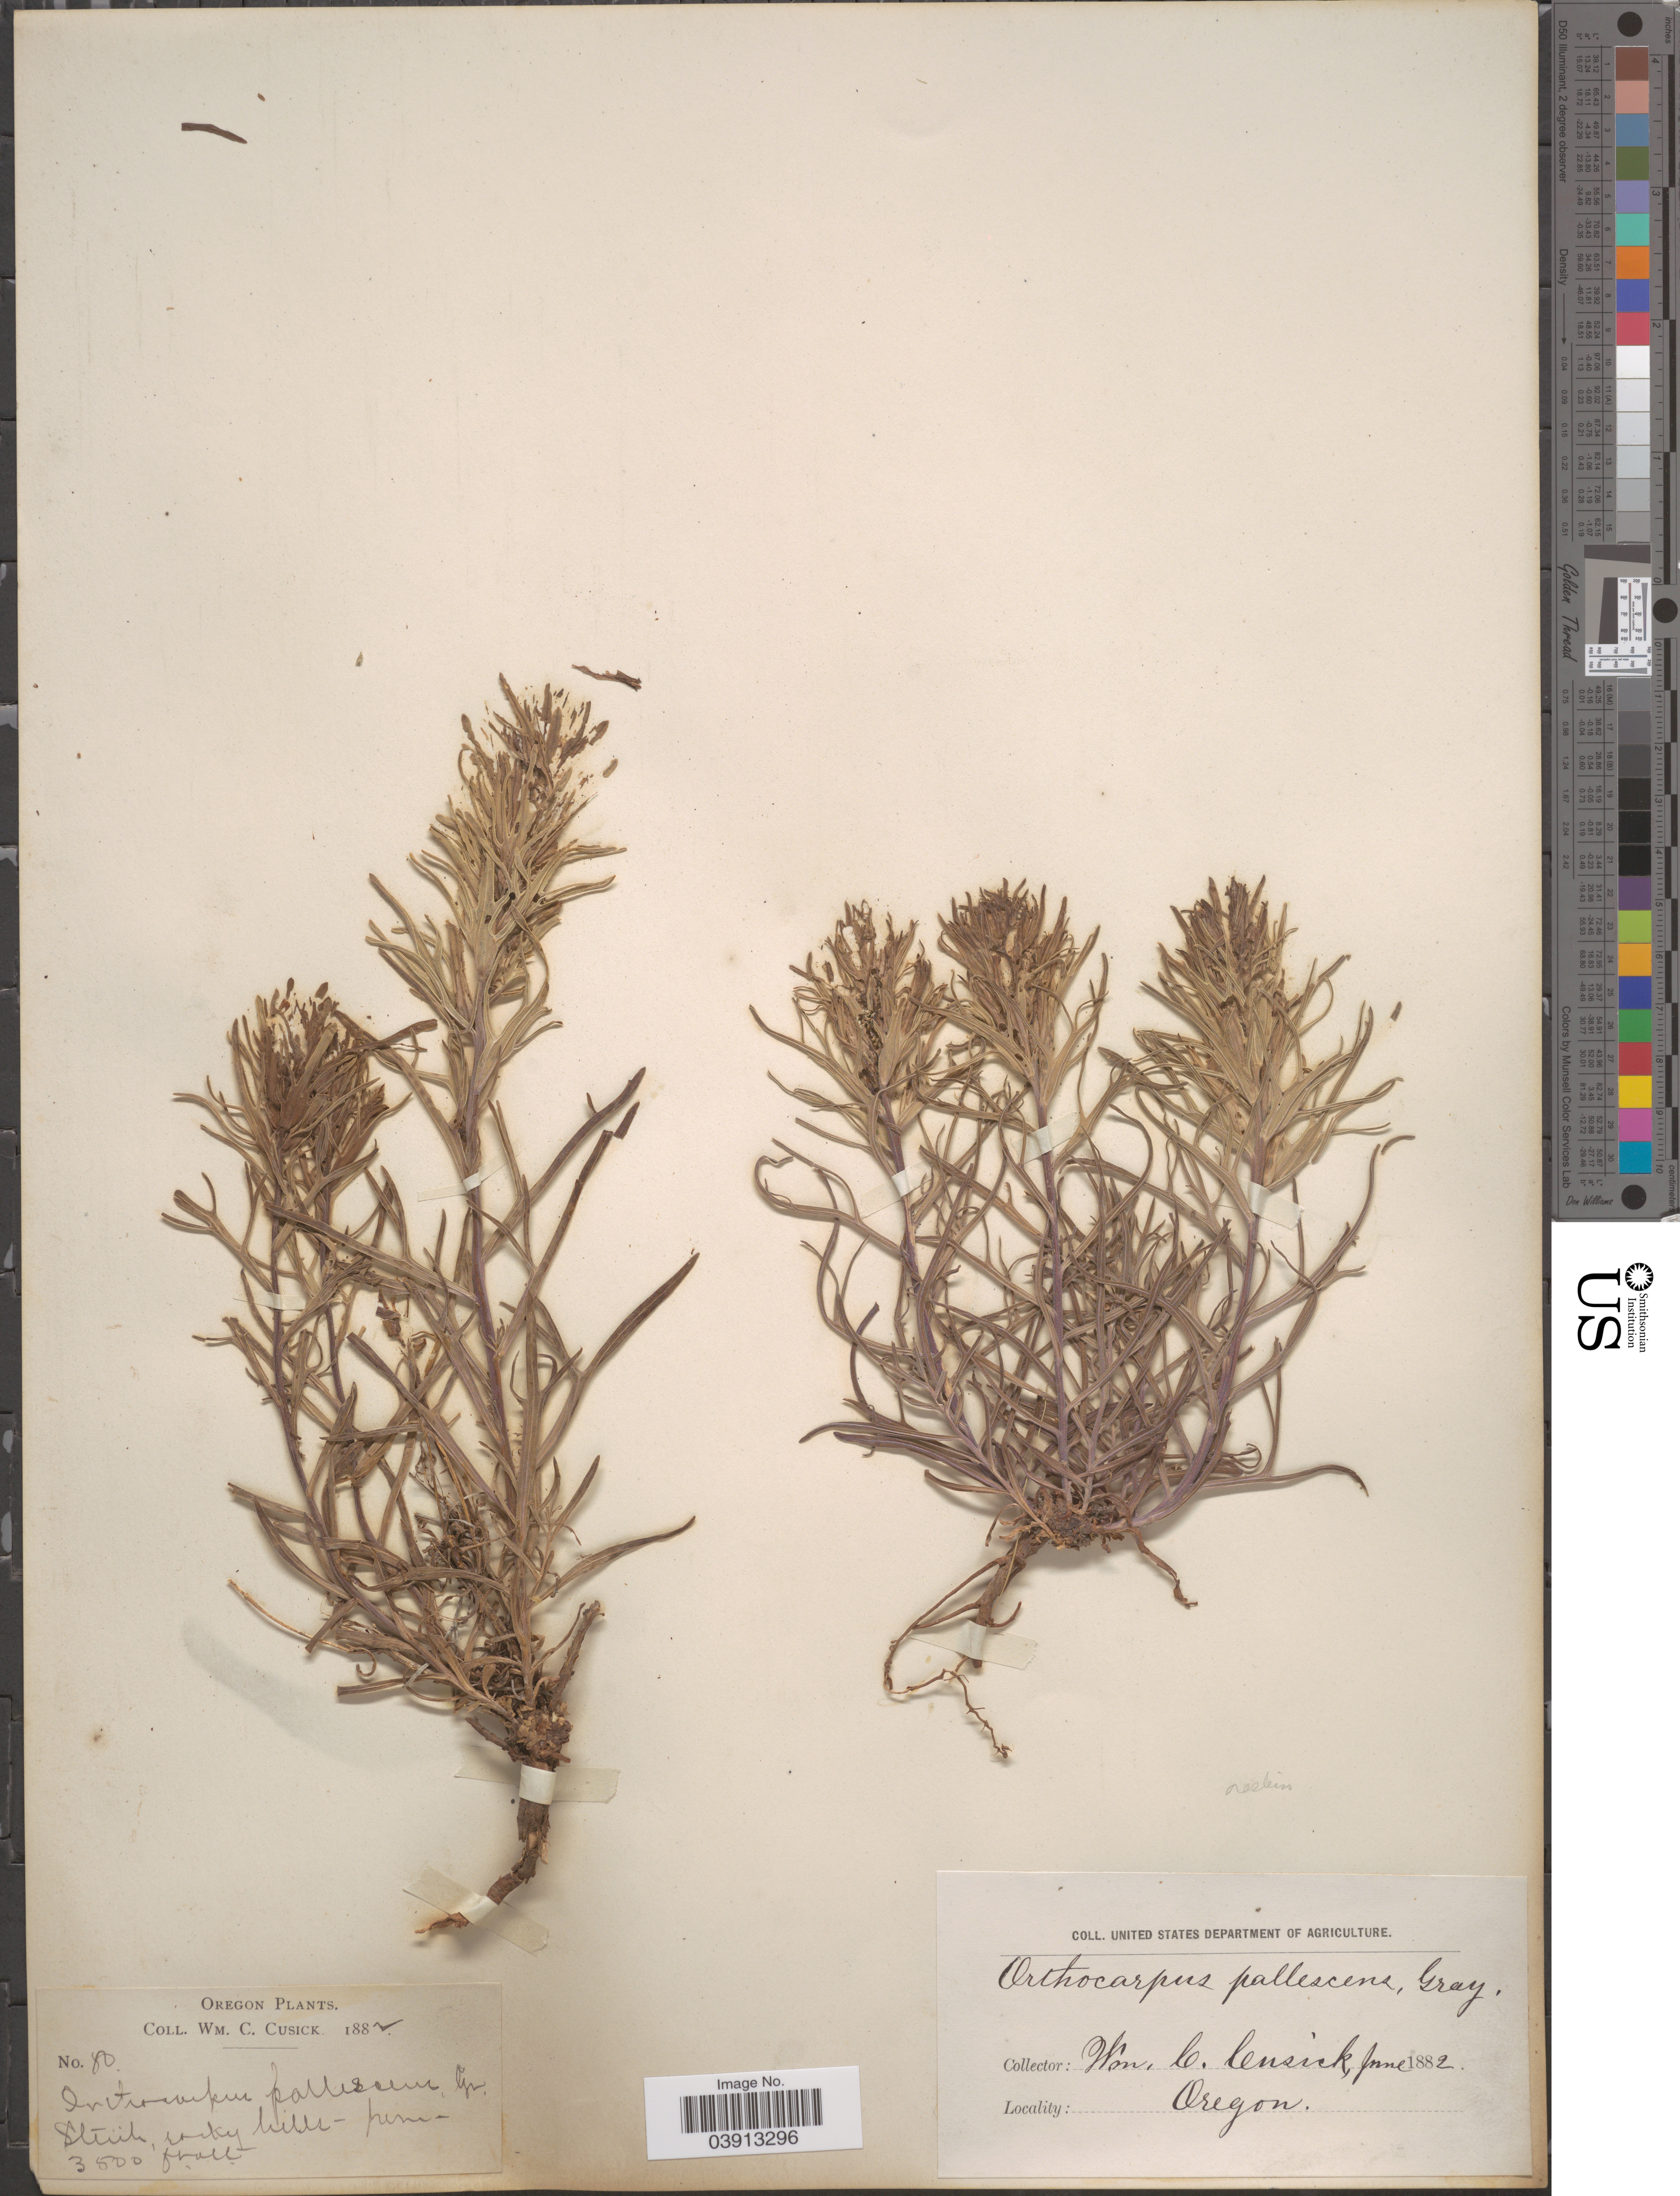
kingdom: Plantae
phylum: Tracheophyta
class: Magnoliopsida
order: Lamiales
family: Orobanchaceae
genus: Castilleja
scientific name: Castilleja oresbia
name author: Greenm.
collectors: W. C. Cusick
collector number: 80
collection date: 1882-06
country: United States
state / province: Oregon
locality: Sterile, rocky hills.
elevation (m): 1067